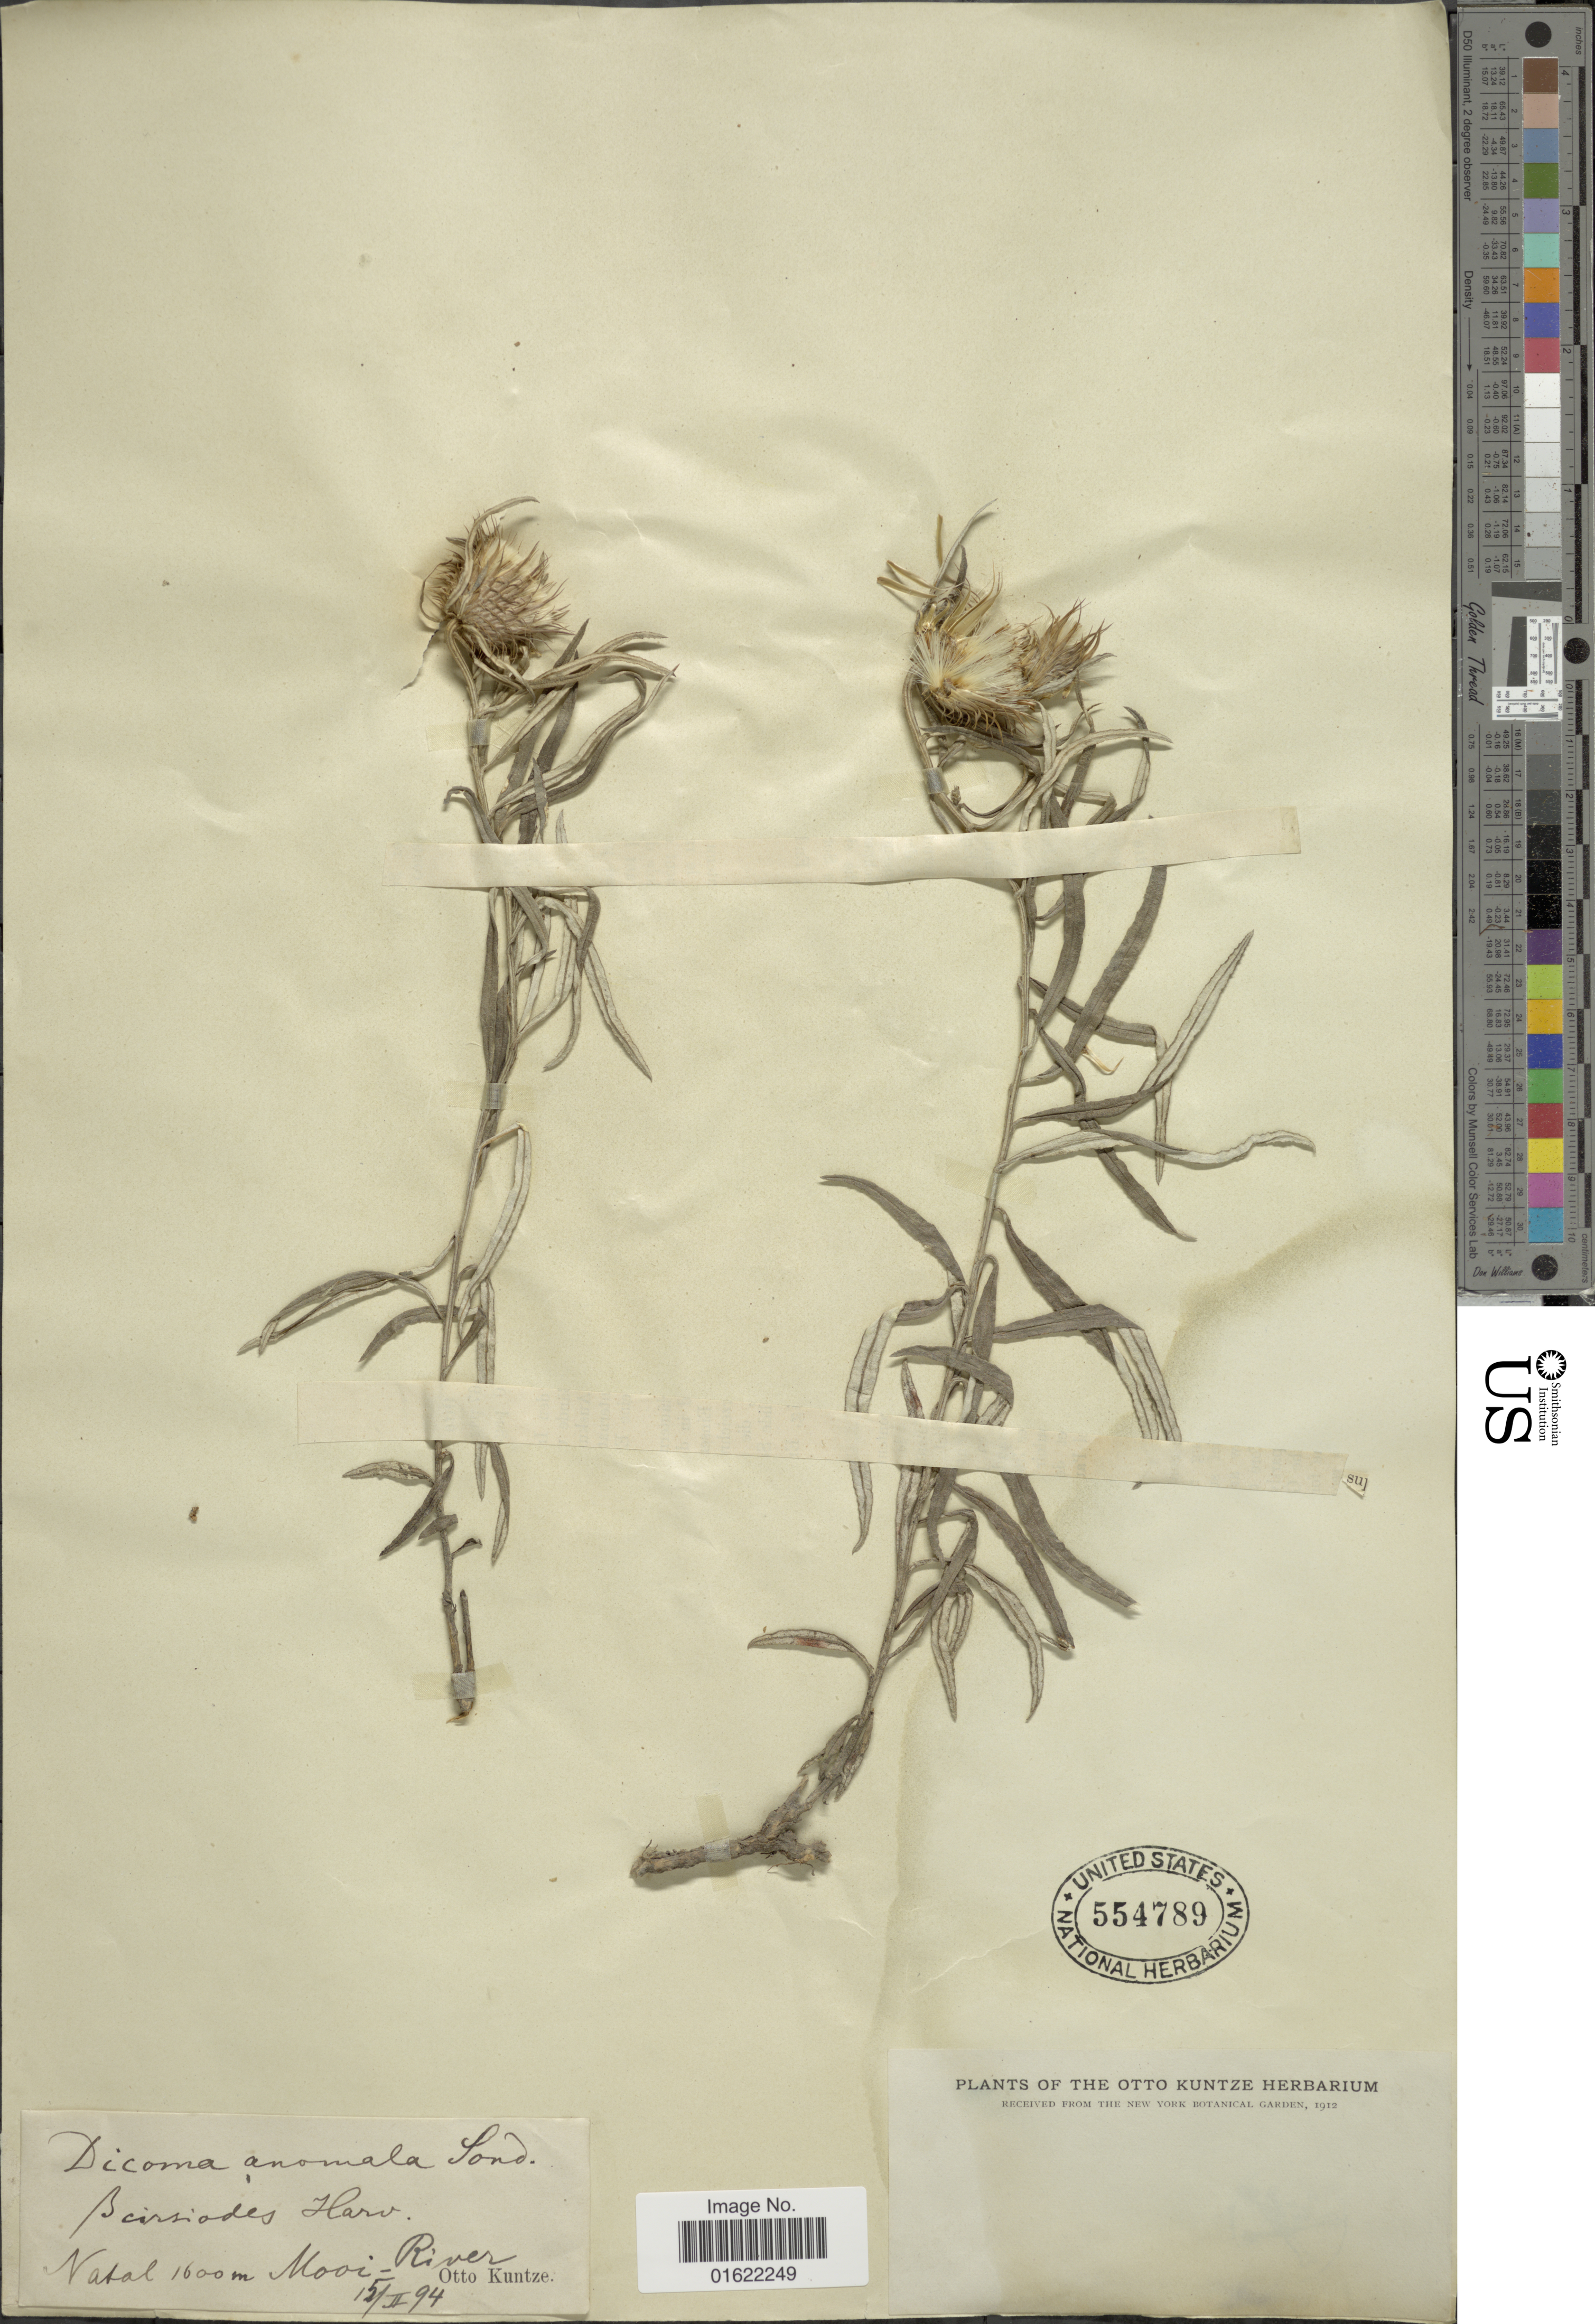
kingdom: Plantae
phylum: Tracheophyta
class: Magnoliopsida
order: Asterales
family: Asteraceae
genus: Dicoma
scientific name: Dicoma anomala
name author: Sond.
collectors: C.E.O. Kuntze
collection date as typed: Transcribed d/m/y: 15/2/94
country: South Africa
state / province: KwaZulu-Natal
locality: Mooi River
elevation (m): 1600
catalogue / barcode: US 554789